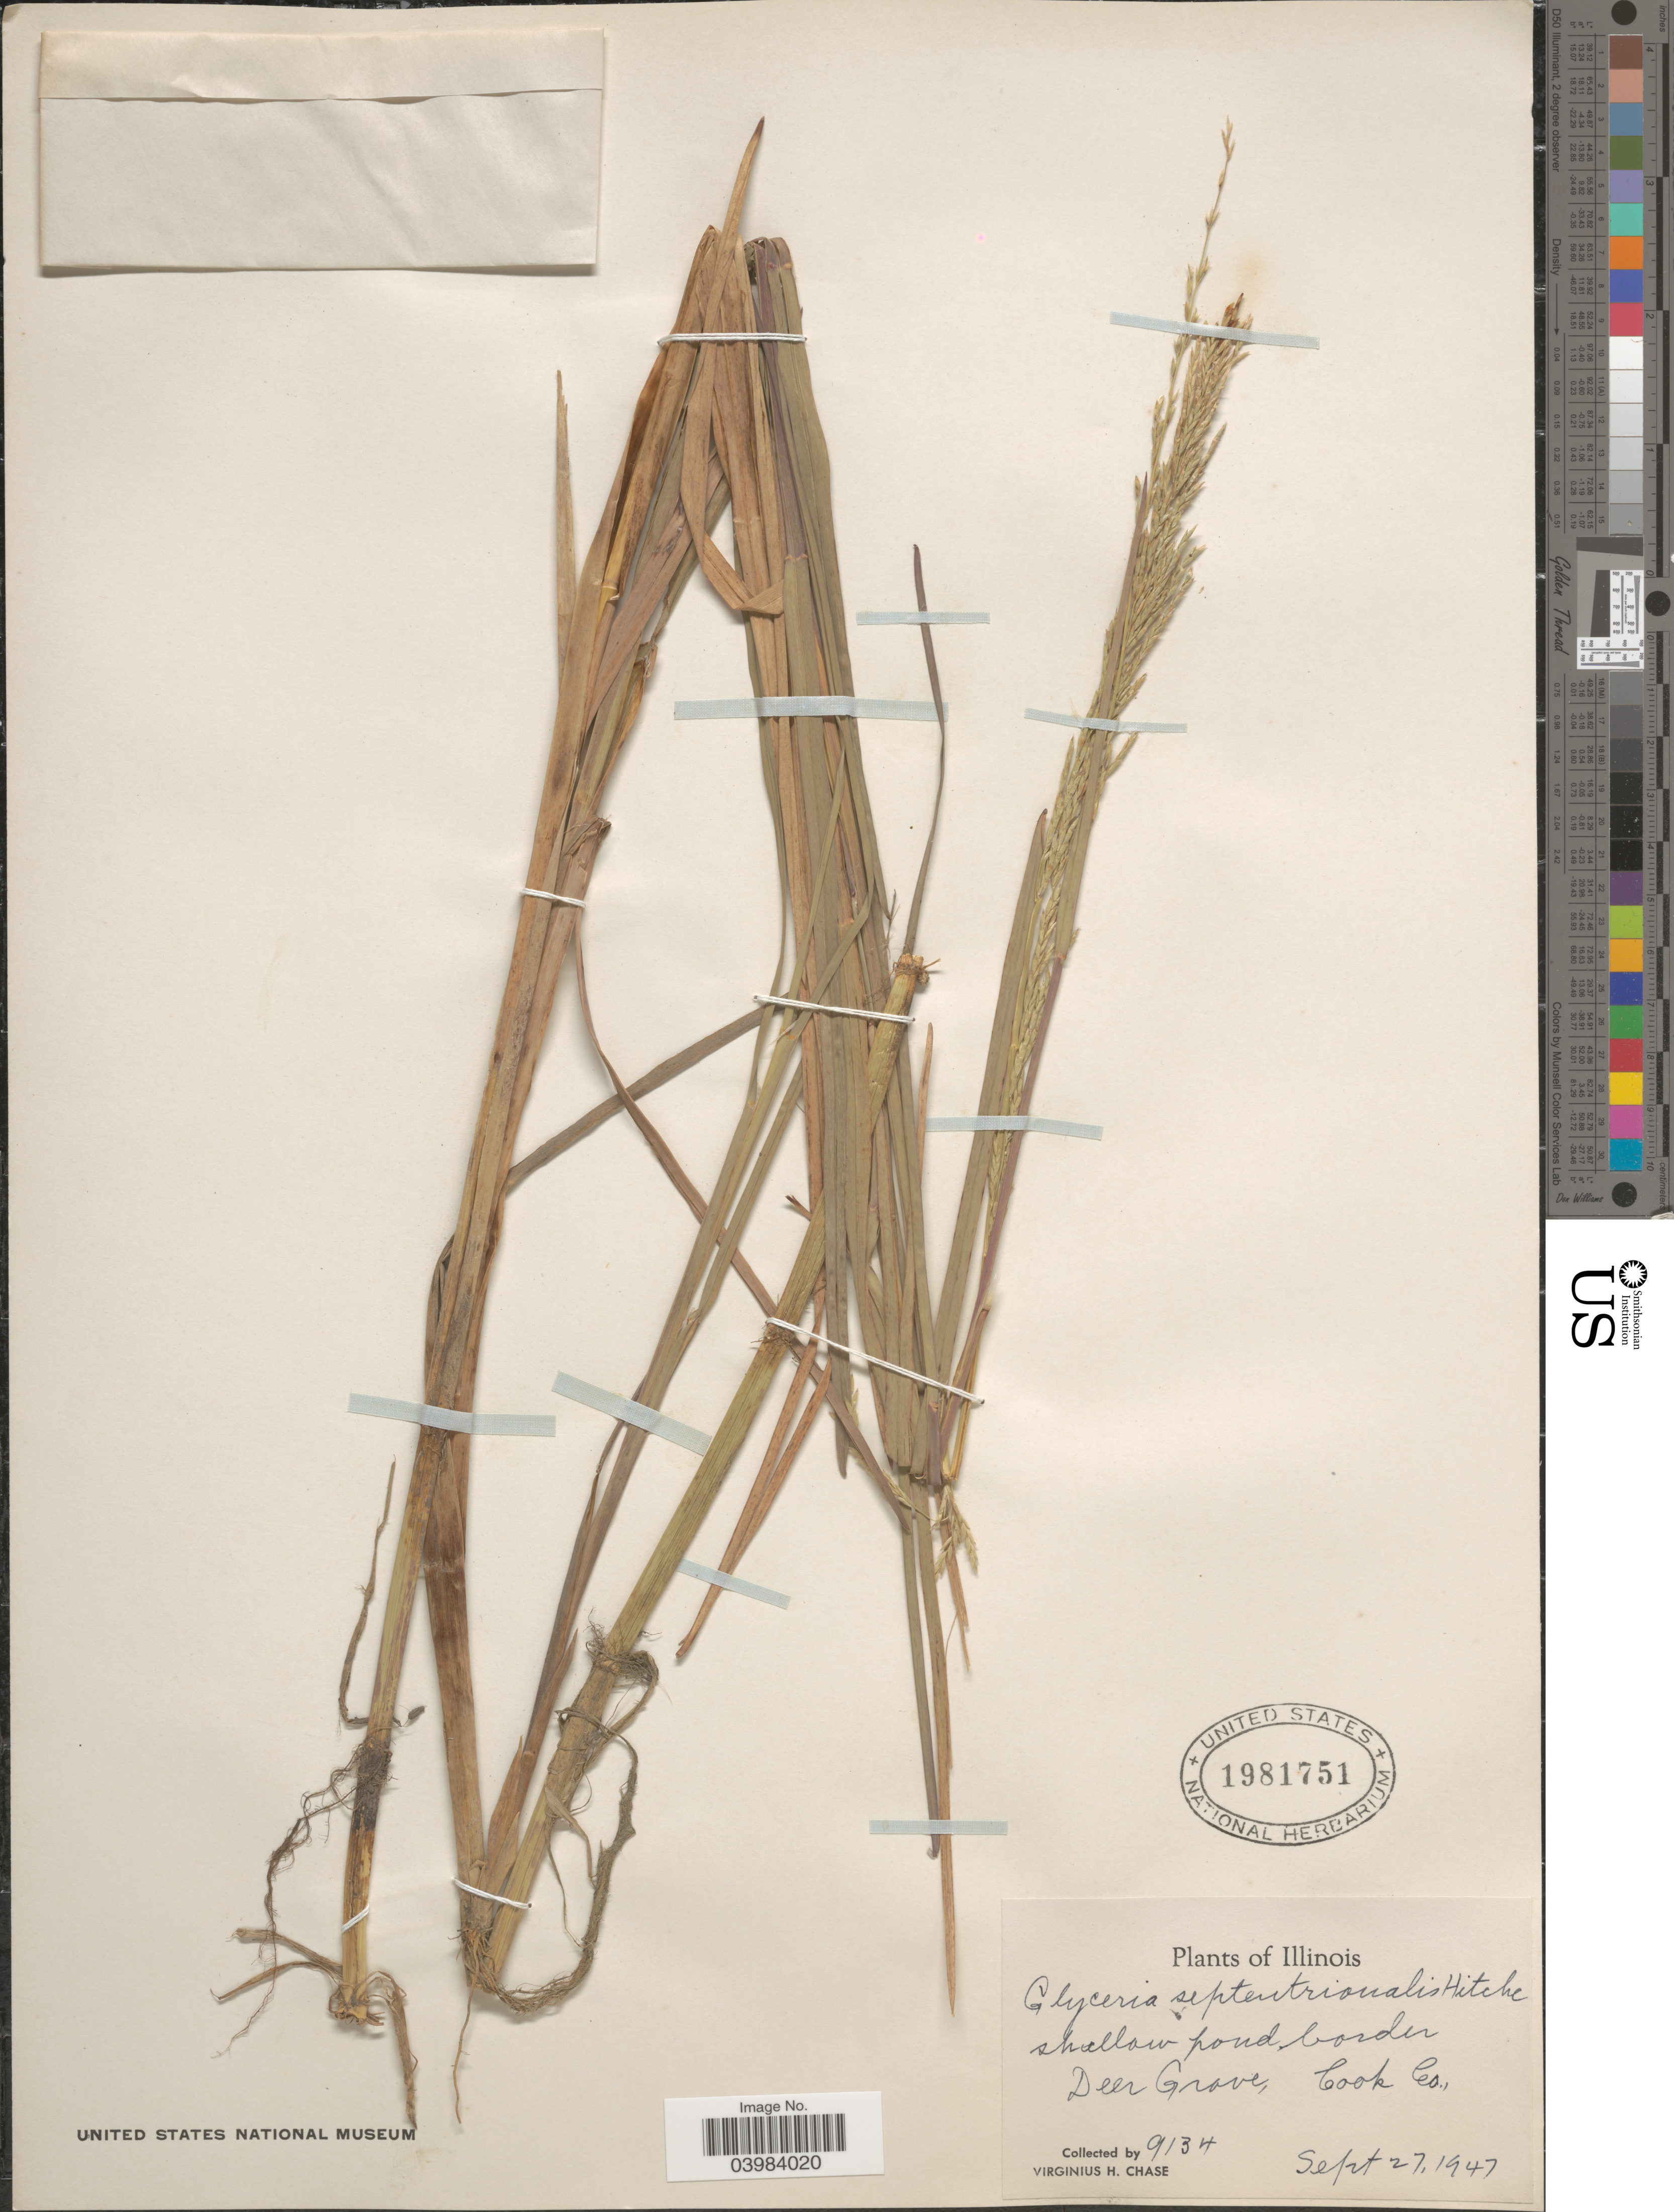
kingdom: Plantae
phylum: Tracheophyta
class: Liliopsida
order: Poales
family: Poaceae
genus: Glyceria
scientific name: Glyceria septentrionalis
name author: Hitchc.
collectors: V. H. Chase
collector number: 9134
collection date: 1947-09-27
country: United States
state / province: Illinois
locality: Shallow pond border Deer Grove, Cook Co.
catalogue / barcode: US 1981751